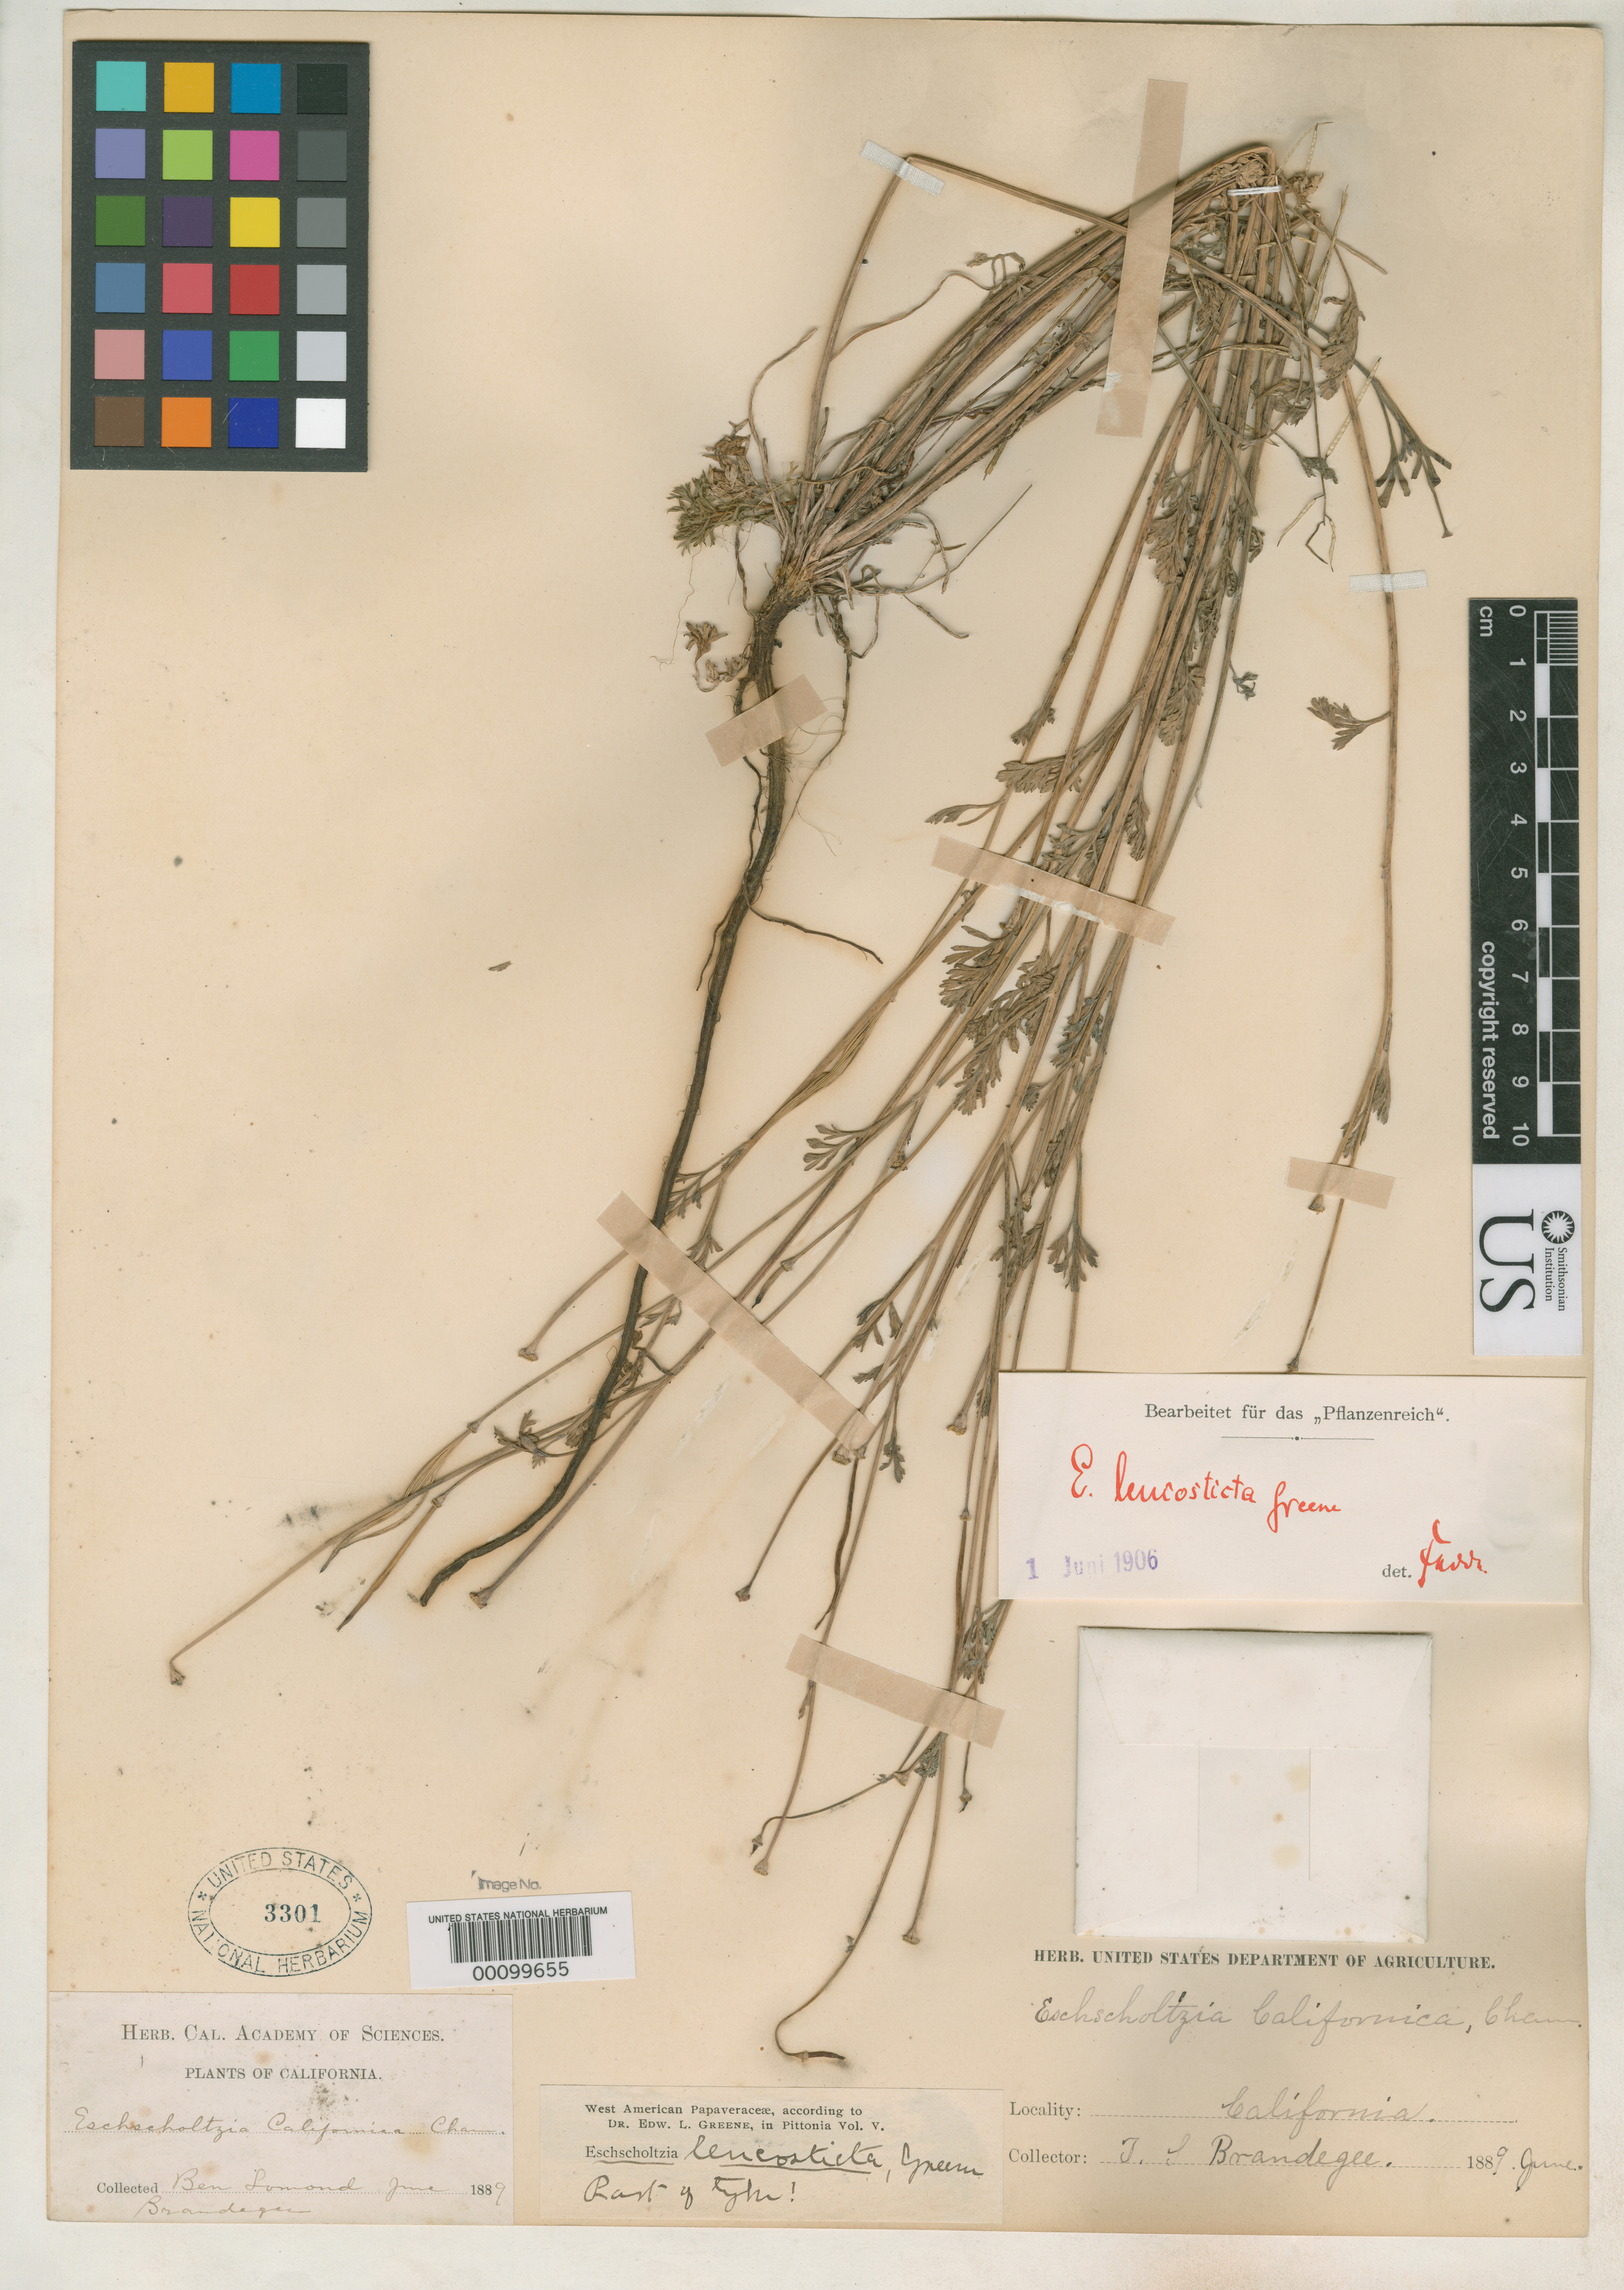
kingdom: Plantae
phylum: Tracheophyta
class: Magnoliopsida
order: Ranunculales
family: Papaveraceae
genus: Eschscholzia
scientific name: Eschscholzia leucosticta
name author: Greene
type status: Syntype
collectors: T. S. Brandegee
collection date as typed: Jun 1889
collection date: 1889-06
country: United States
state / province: California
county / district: Santa Cruz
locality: Ben Lemond.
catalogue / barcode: US 3301